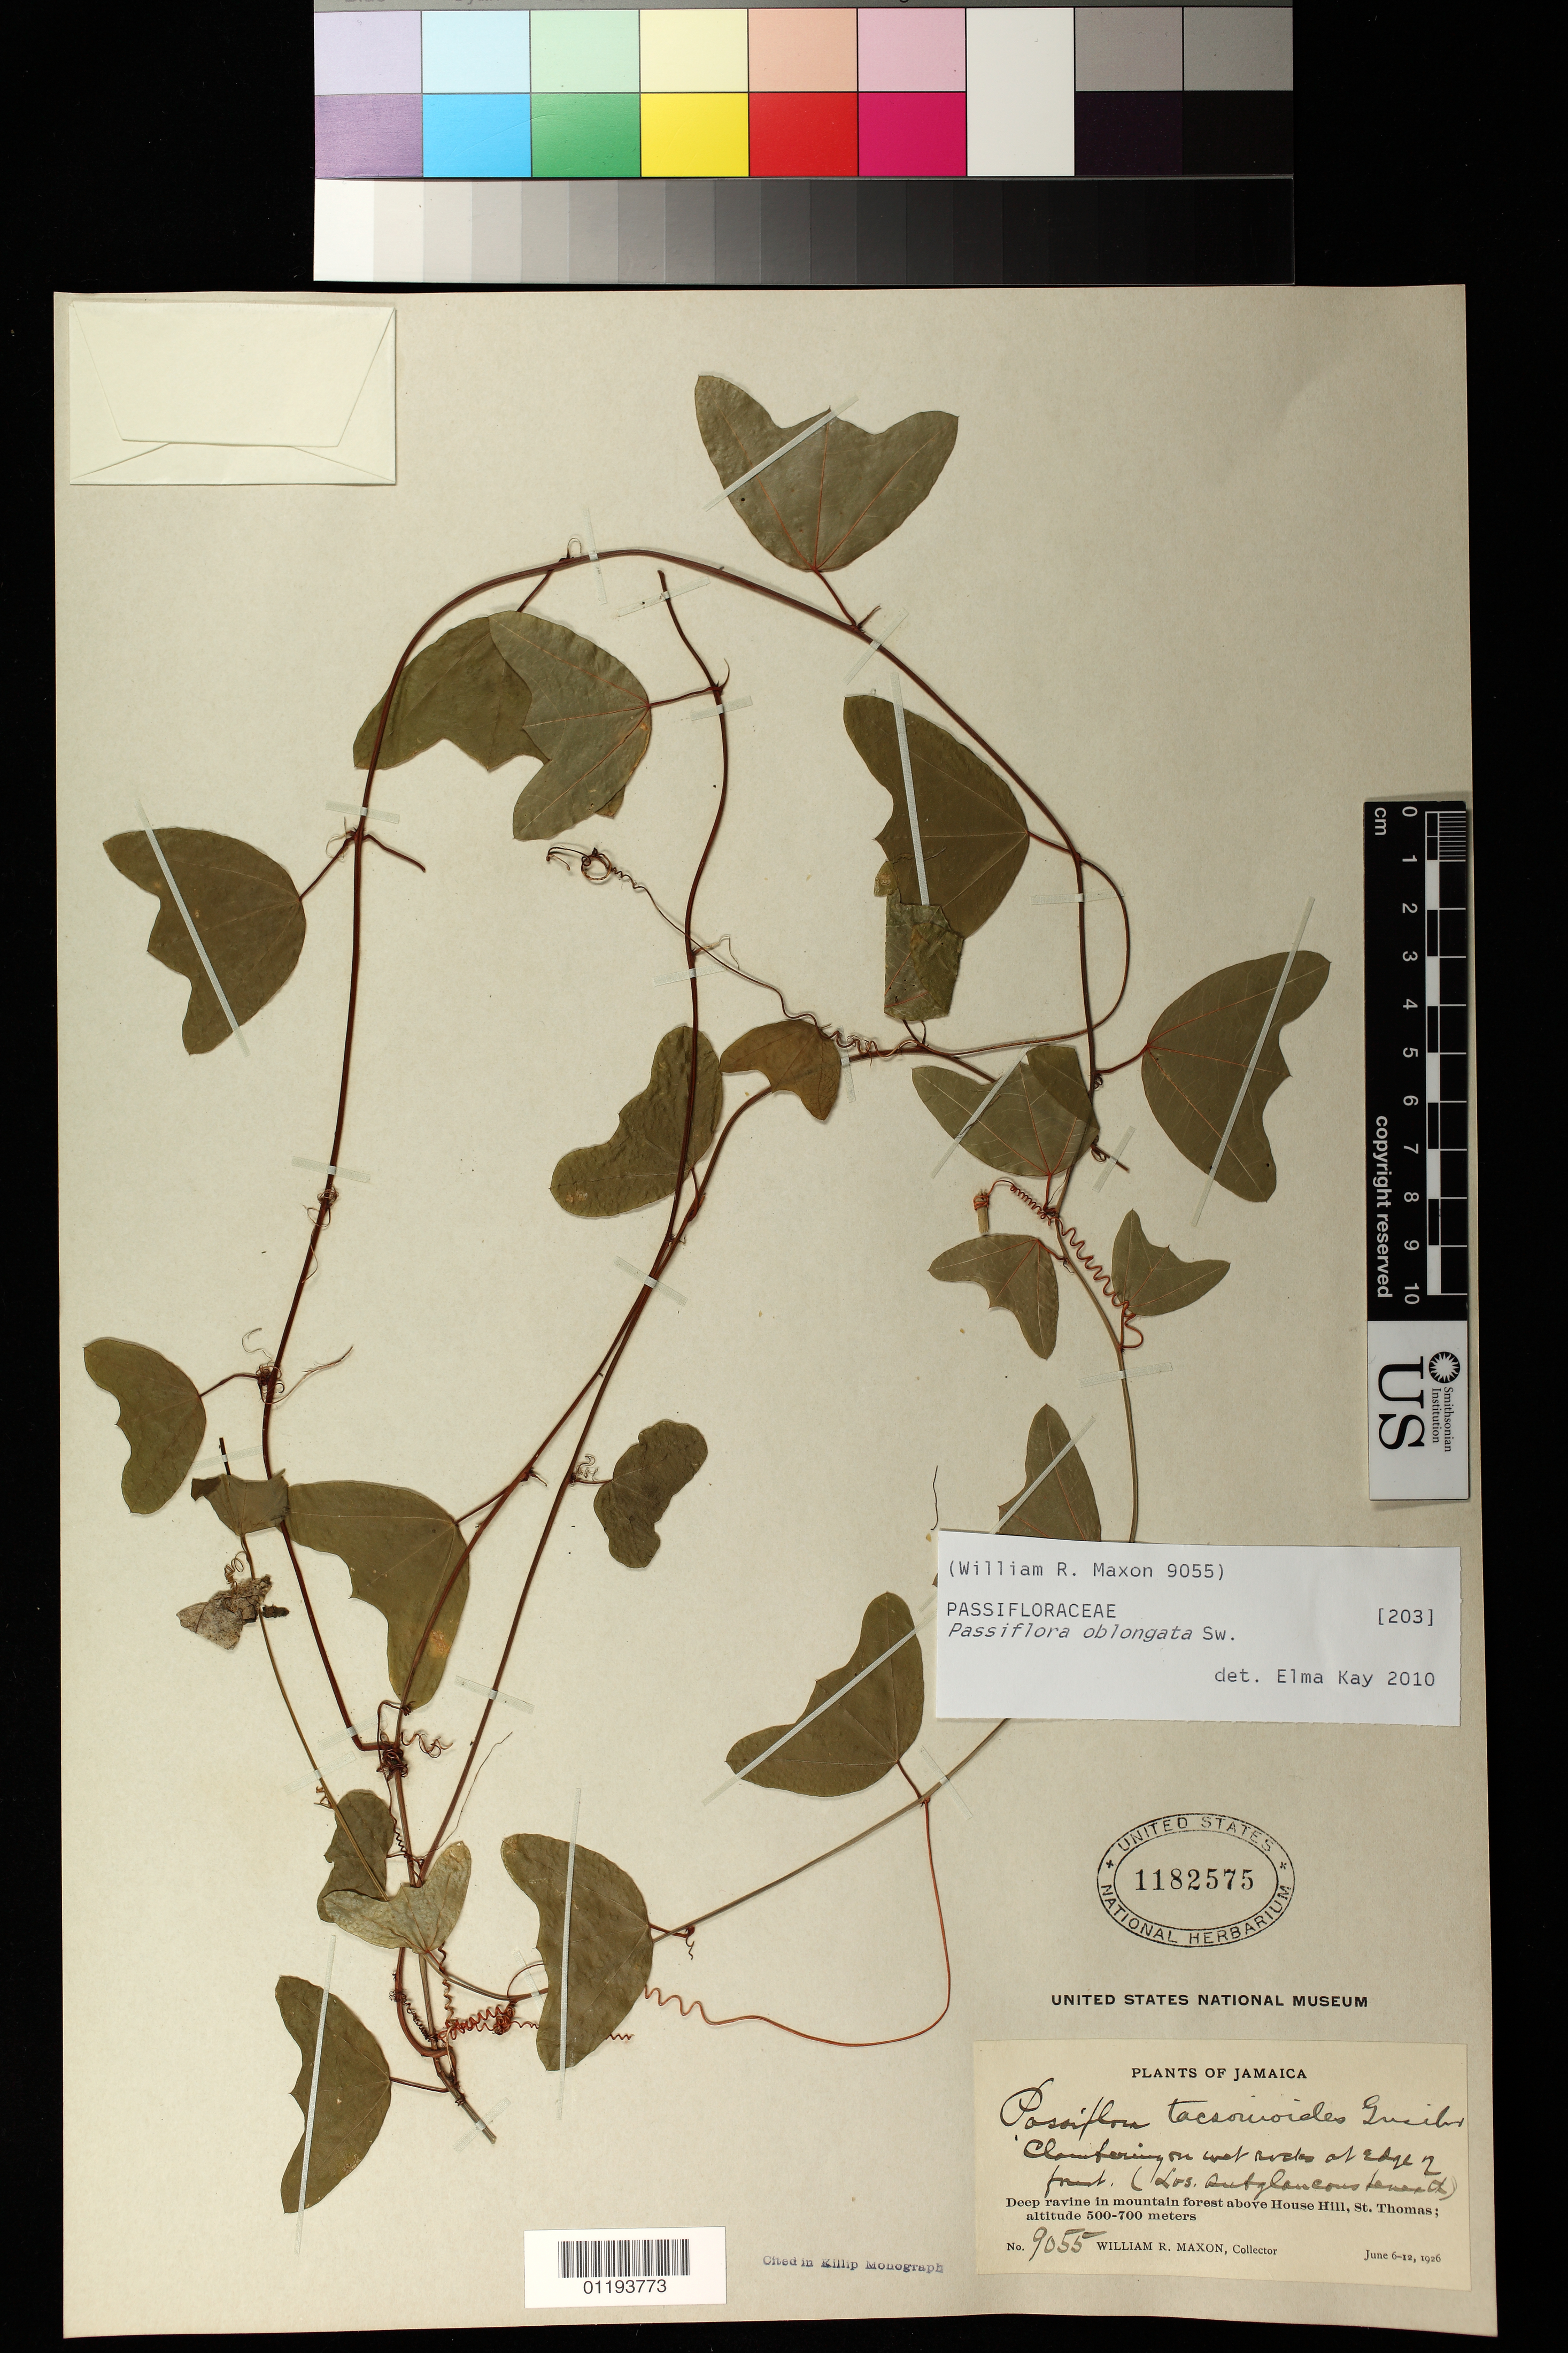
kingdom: Plantae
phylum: Tracheophyta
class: Magnoliopsida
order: Malpighiales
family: Passifloraceae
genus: Passiflora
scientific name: Passiflora oblongata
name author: Sw.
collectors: W. R. Maxon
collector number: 9055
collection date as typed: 1926 Jun 06 1926 Jun 12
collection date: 1926-06-06/1926-06-12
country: Jamaica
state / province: Saint Thomas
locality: Deep ravine in mountain forest above House Hill.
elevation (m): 500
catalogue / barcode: US 1182575